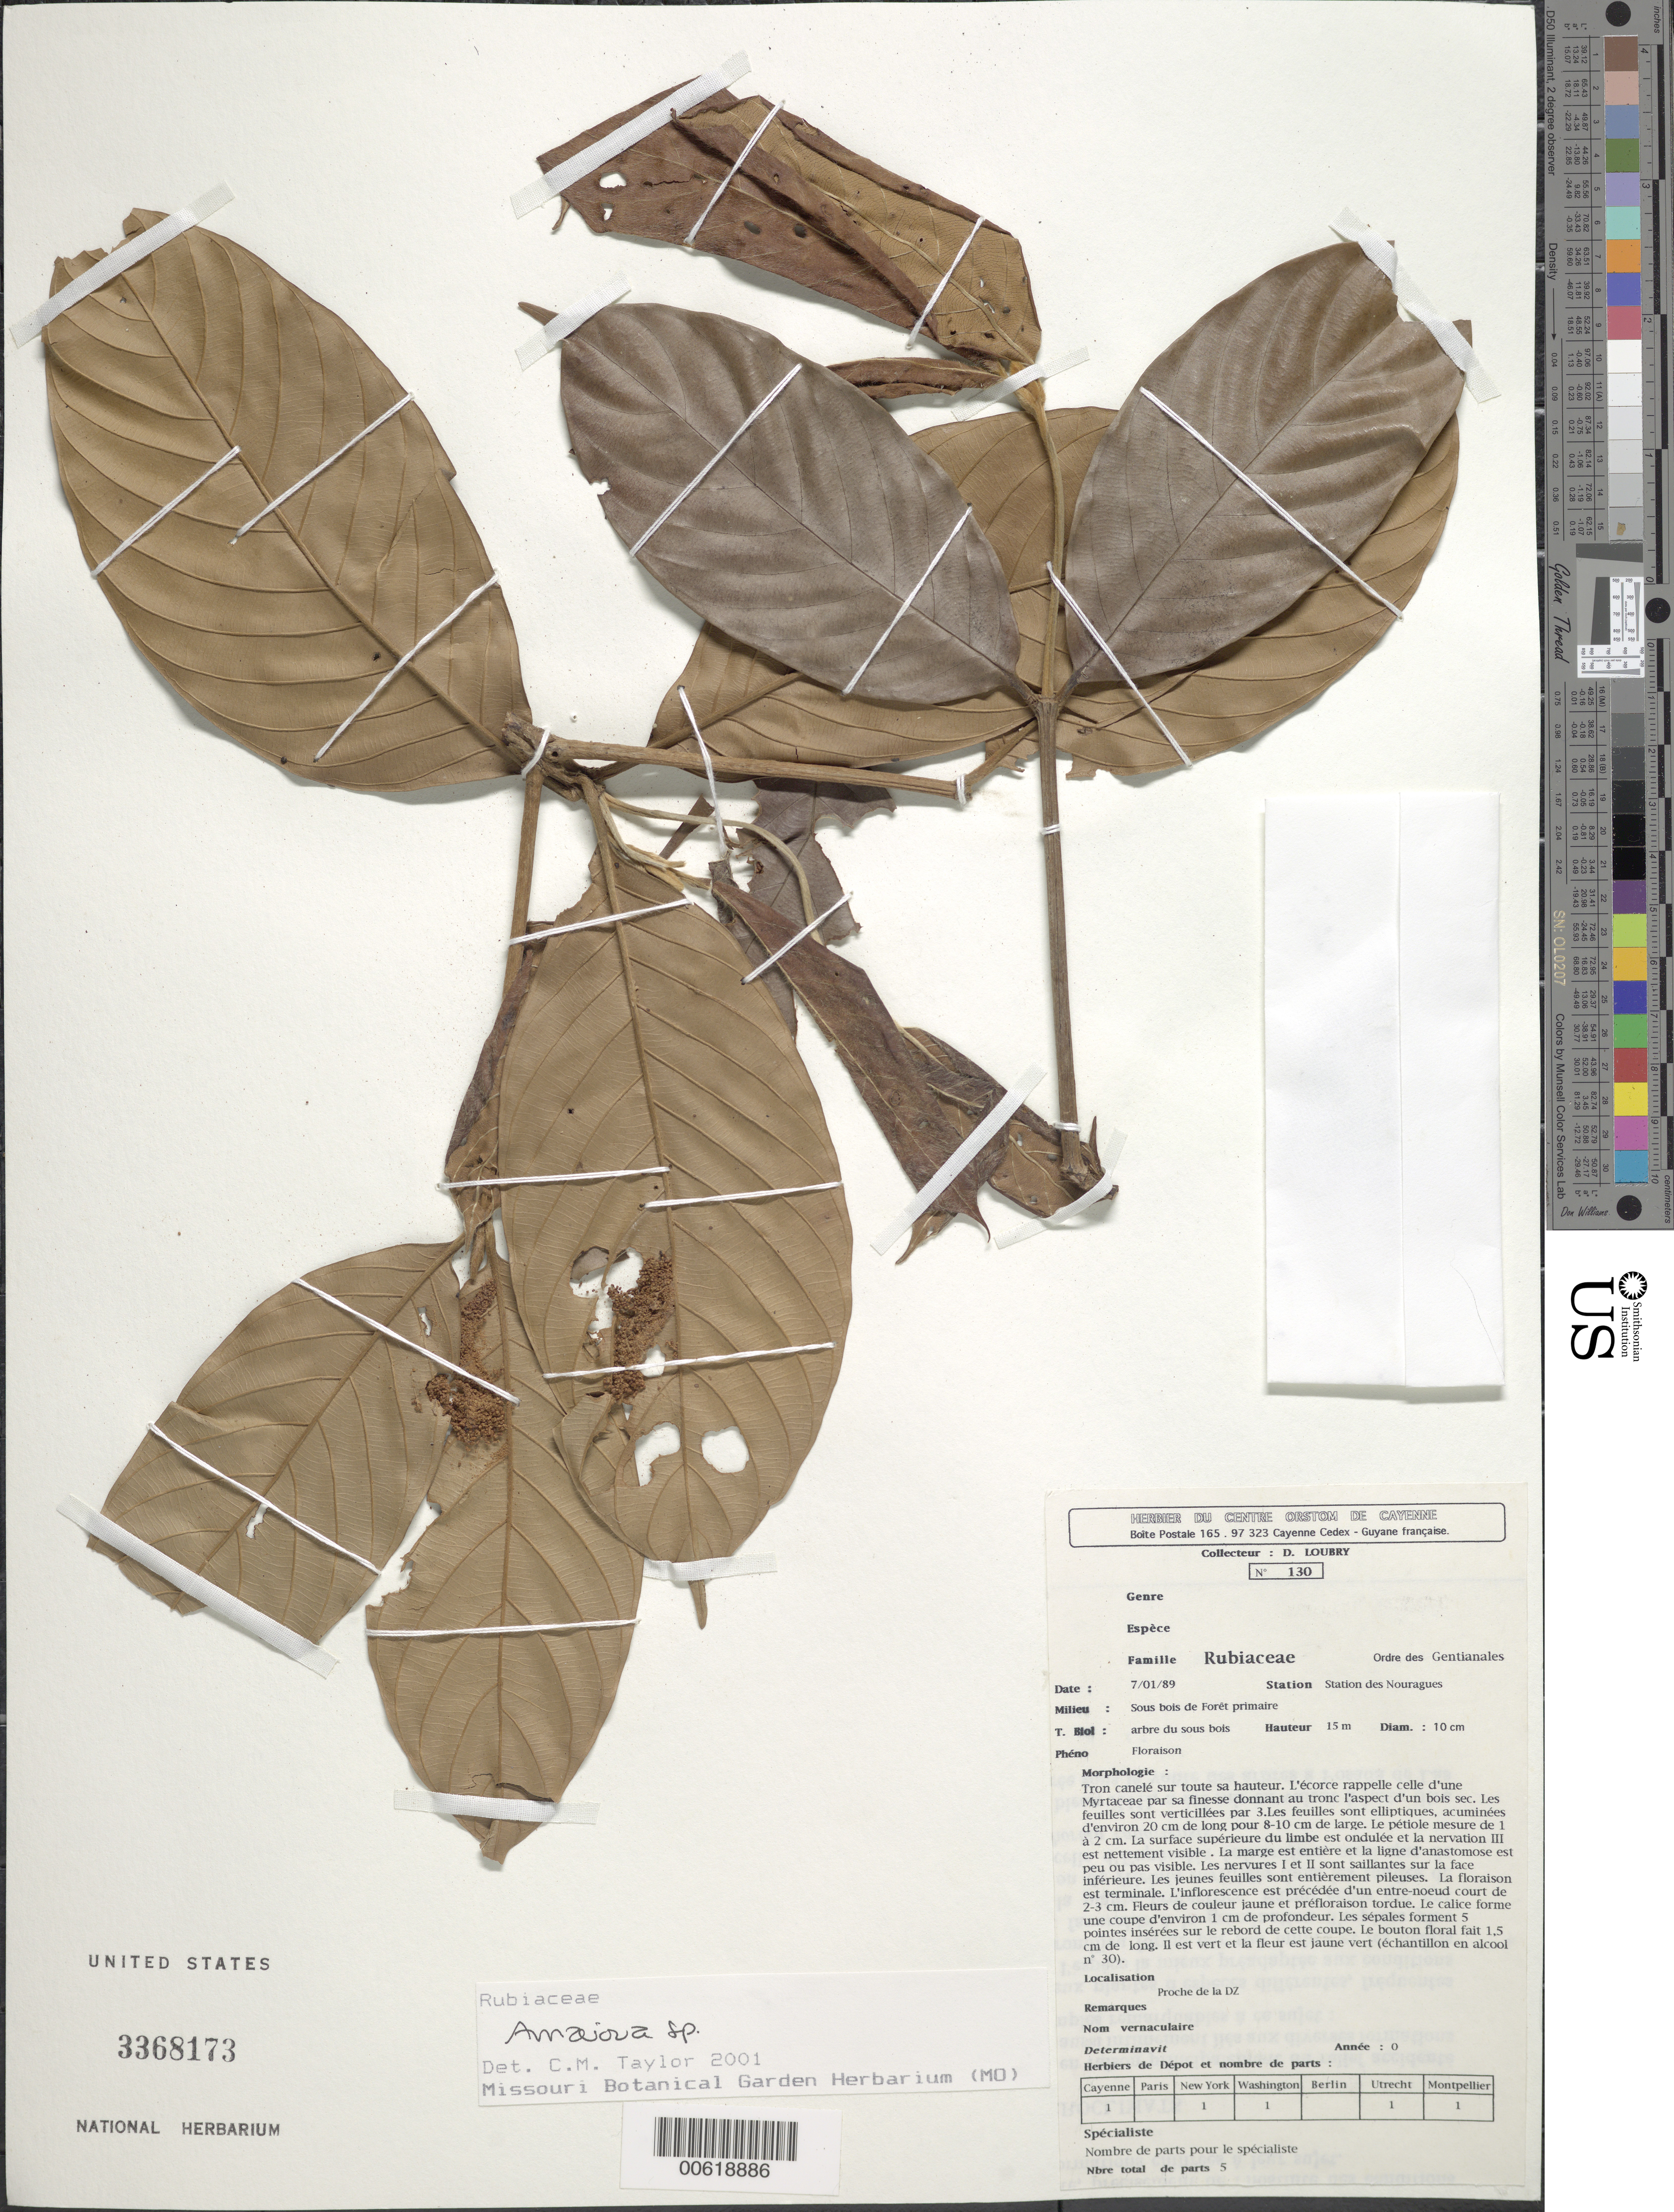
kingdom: Plantae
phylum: Tracheophyta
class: Magnoliopsida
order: Gentianales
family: Rubiaceae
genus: Amaioua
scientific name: Amaioua sp.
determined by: Taylor, Charlotte M.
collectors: D. Loubry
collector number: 130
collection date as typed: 7-Jan-89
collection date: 1989-01-07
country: French Guiana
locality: Station des Nouragues, Bassin de l'Approuague, Arataye; proche de la DZ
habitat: Understory of primary forest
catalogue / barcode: US 3368173